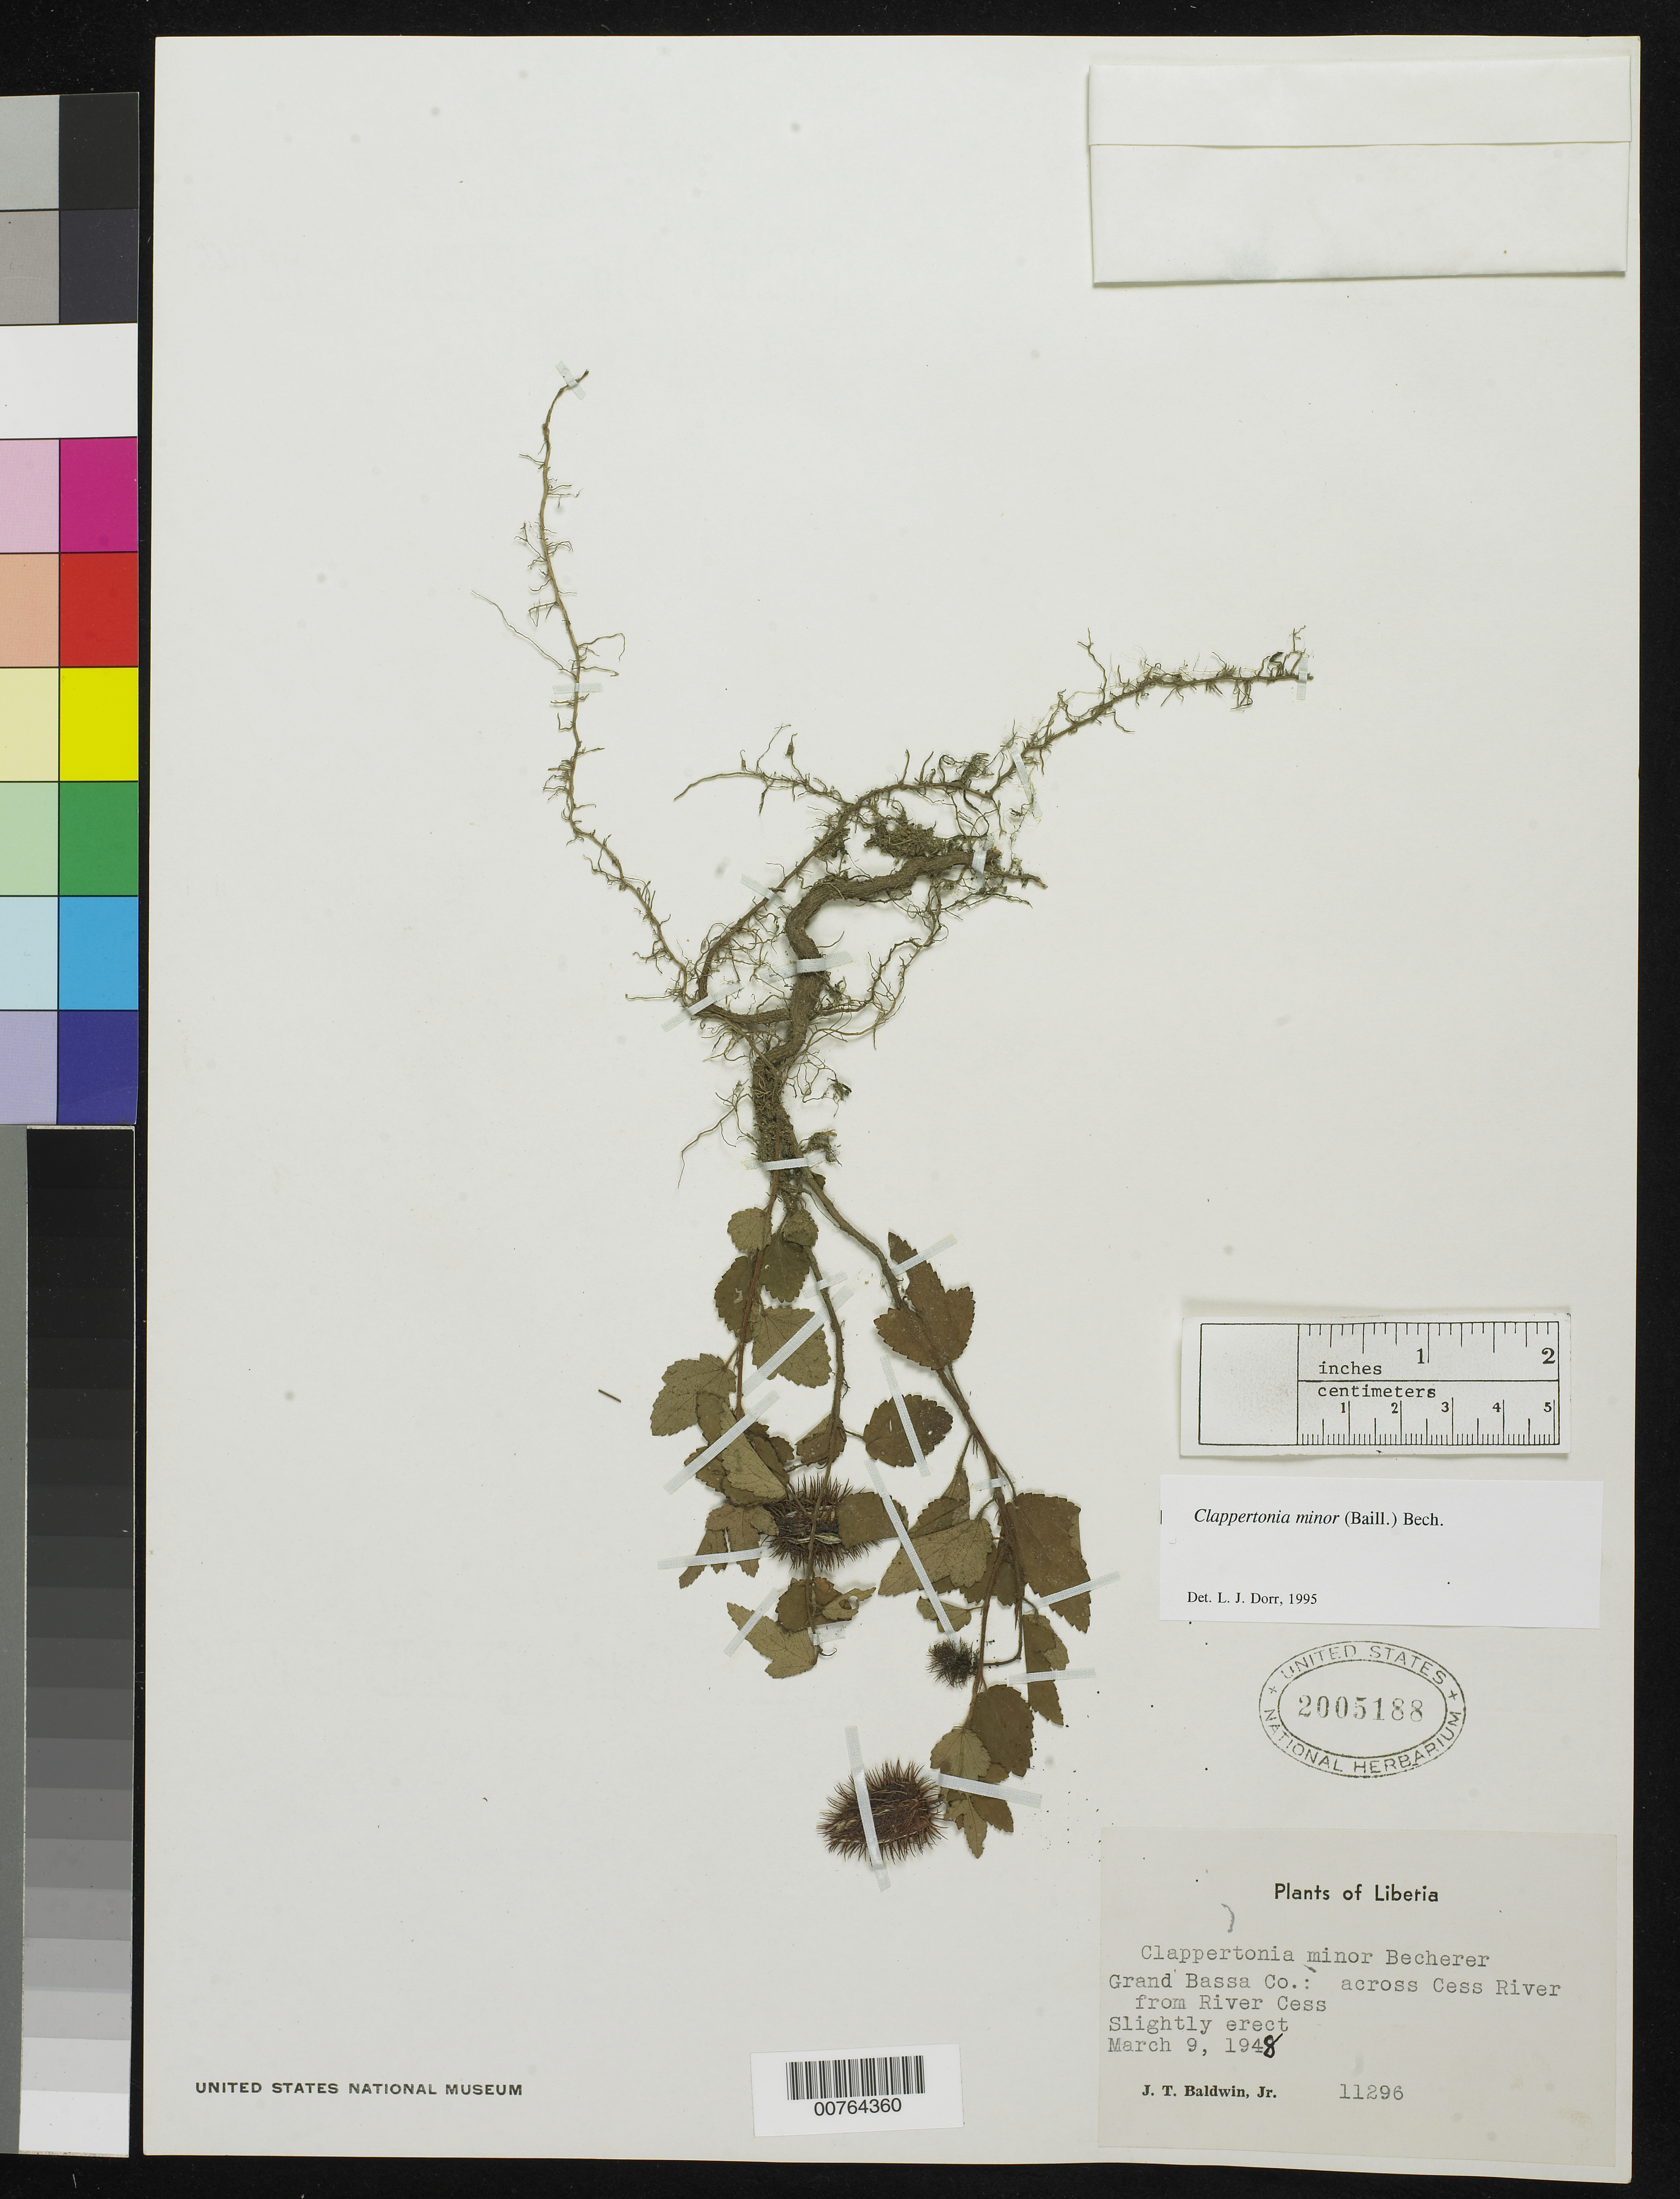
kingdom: Plantae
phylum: Tracheophyta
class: Magnoliopsida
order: Malvales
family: Malvaceae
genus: Clappertonia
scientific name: Clappertonia minor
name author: (Baill.) Bremek.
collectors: J. T. Baldwin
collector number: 11296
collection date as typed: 09 Mar 1948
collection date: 1948-03-09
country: Liberia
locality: Grand Bassa Co.: across Cess River from River Cess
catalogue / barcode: US 2005188